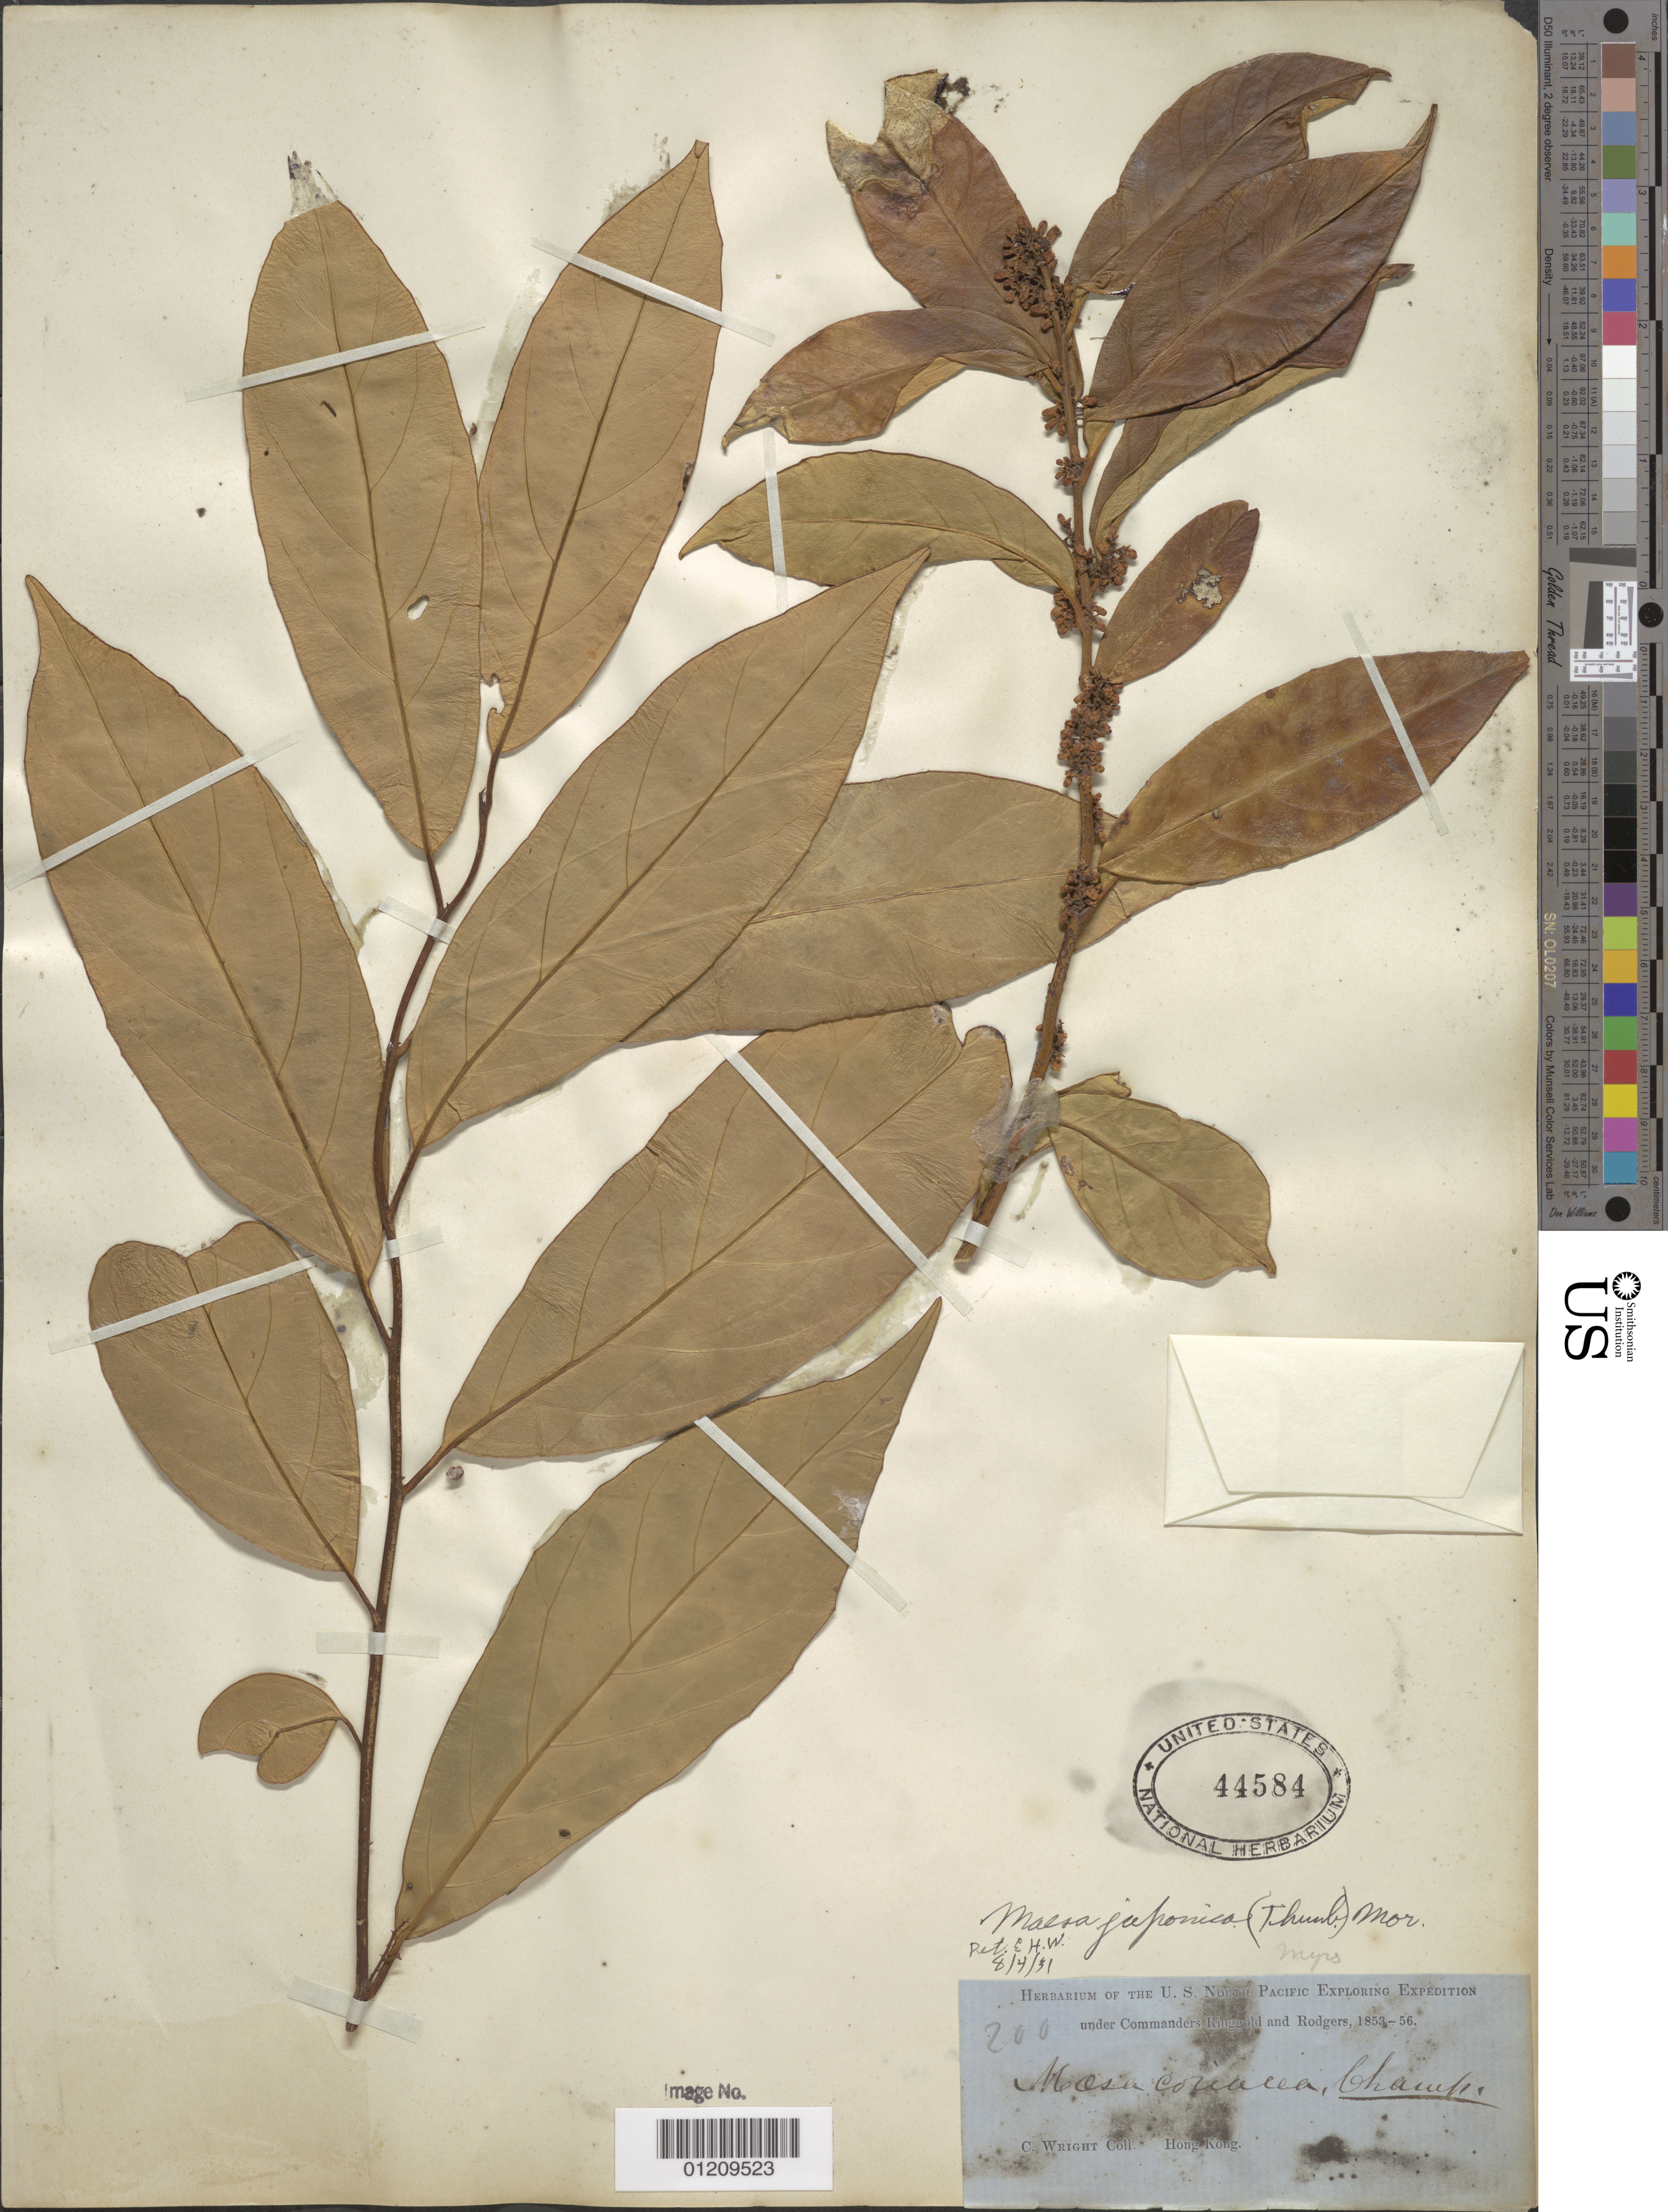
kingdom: Plantae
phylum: Tracheophyta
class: Magnoliopsida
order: Ericales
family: Primulaceae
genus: Maesa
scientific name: Maesa japonica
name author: Merr.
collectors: C. Wright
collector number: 200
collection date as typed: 1853 to -- -- 1856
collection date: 1853/1856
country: China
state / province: Hong Kong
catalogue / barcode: US 44584